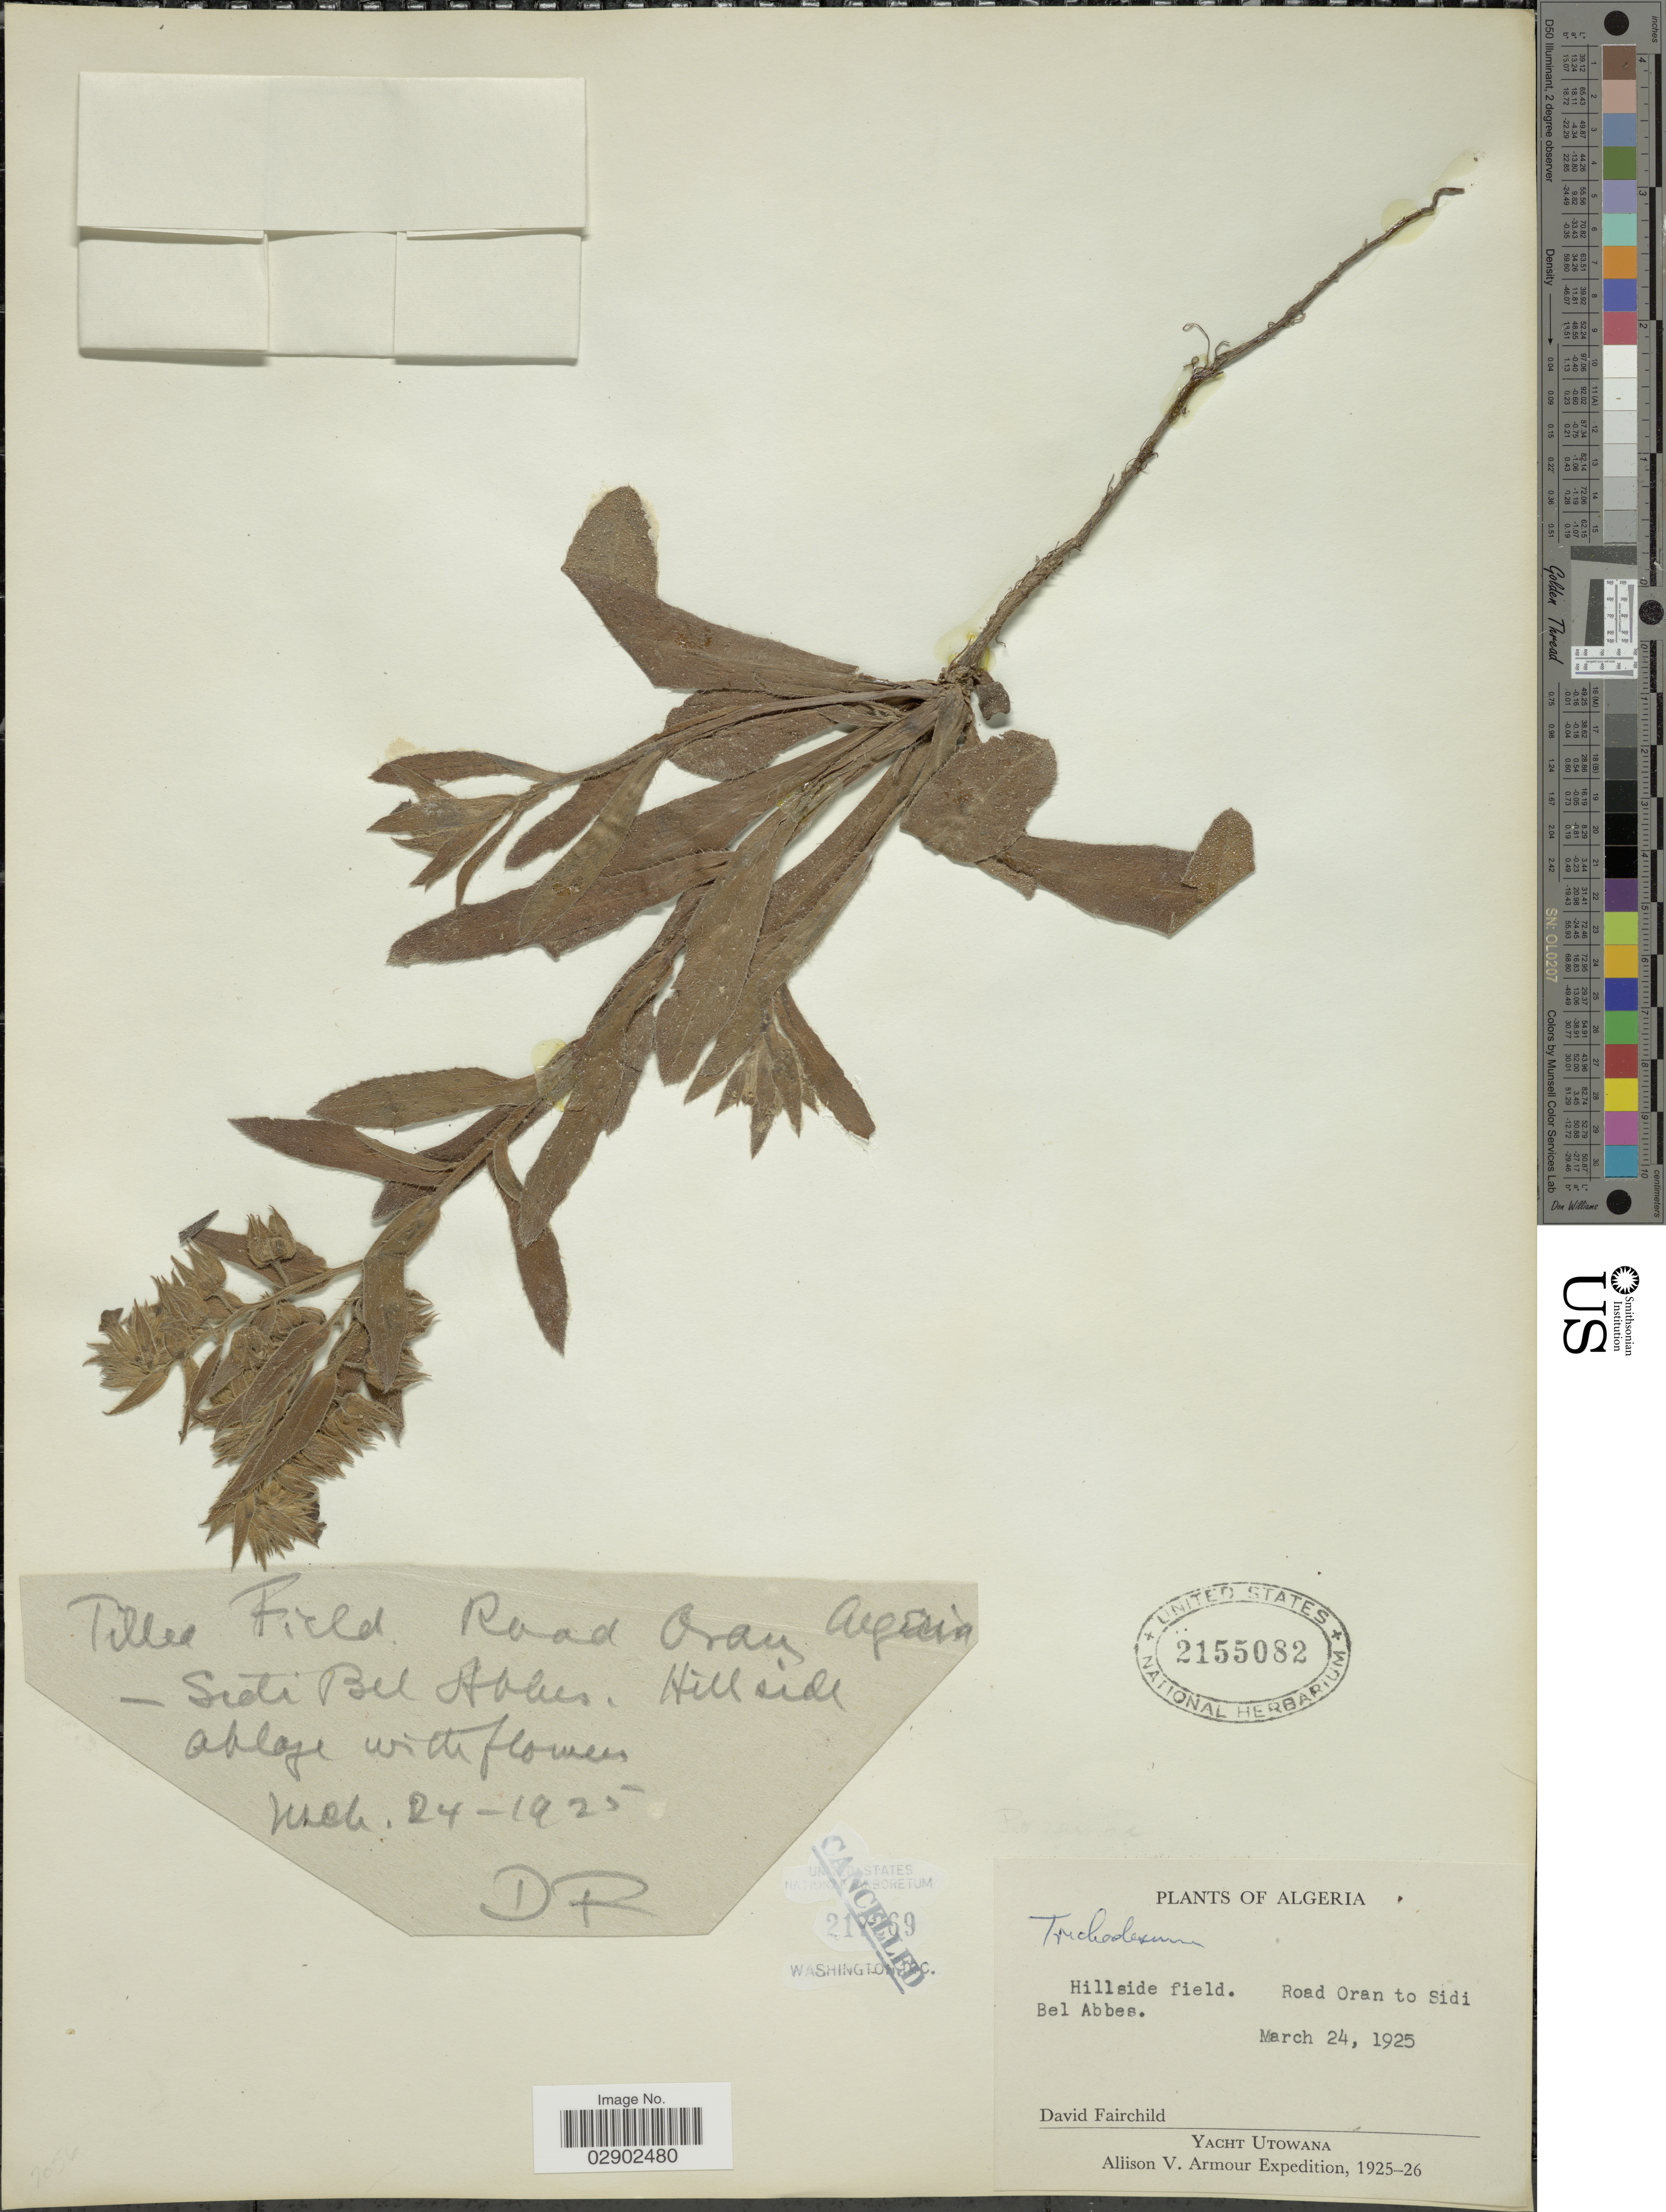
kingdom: Plantae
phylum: Tracheophyta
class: Magnoliopsida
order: Boraginales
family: Boraginaceae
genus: Trichodesma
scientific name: Trichodesma sp.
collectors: D. Fairchild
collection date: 1925-03-24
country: Algeria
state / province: Oran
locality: Hillside field. Road Oran to Sidi Bel Abbes.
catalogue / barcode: US 2155082